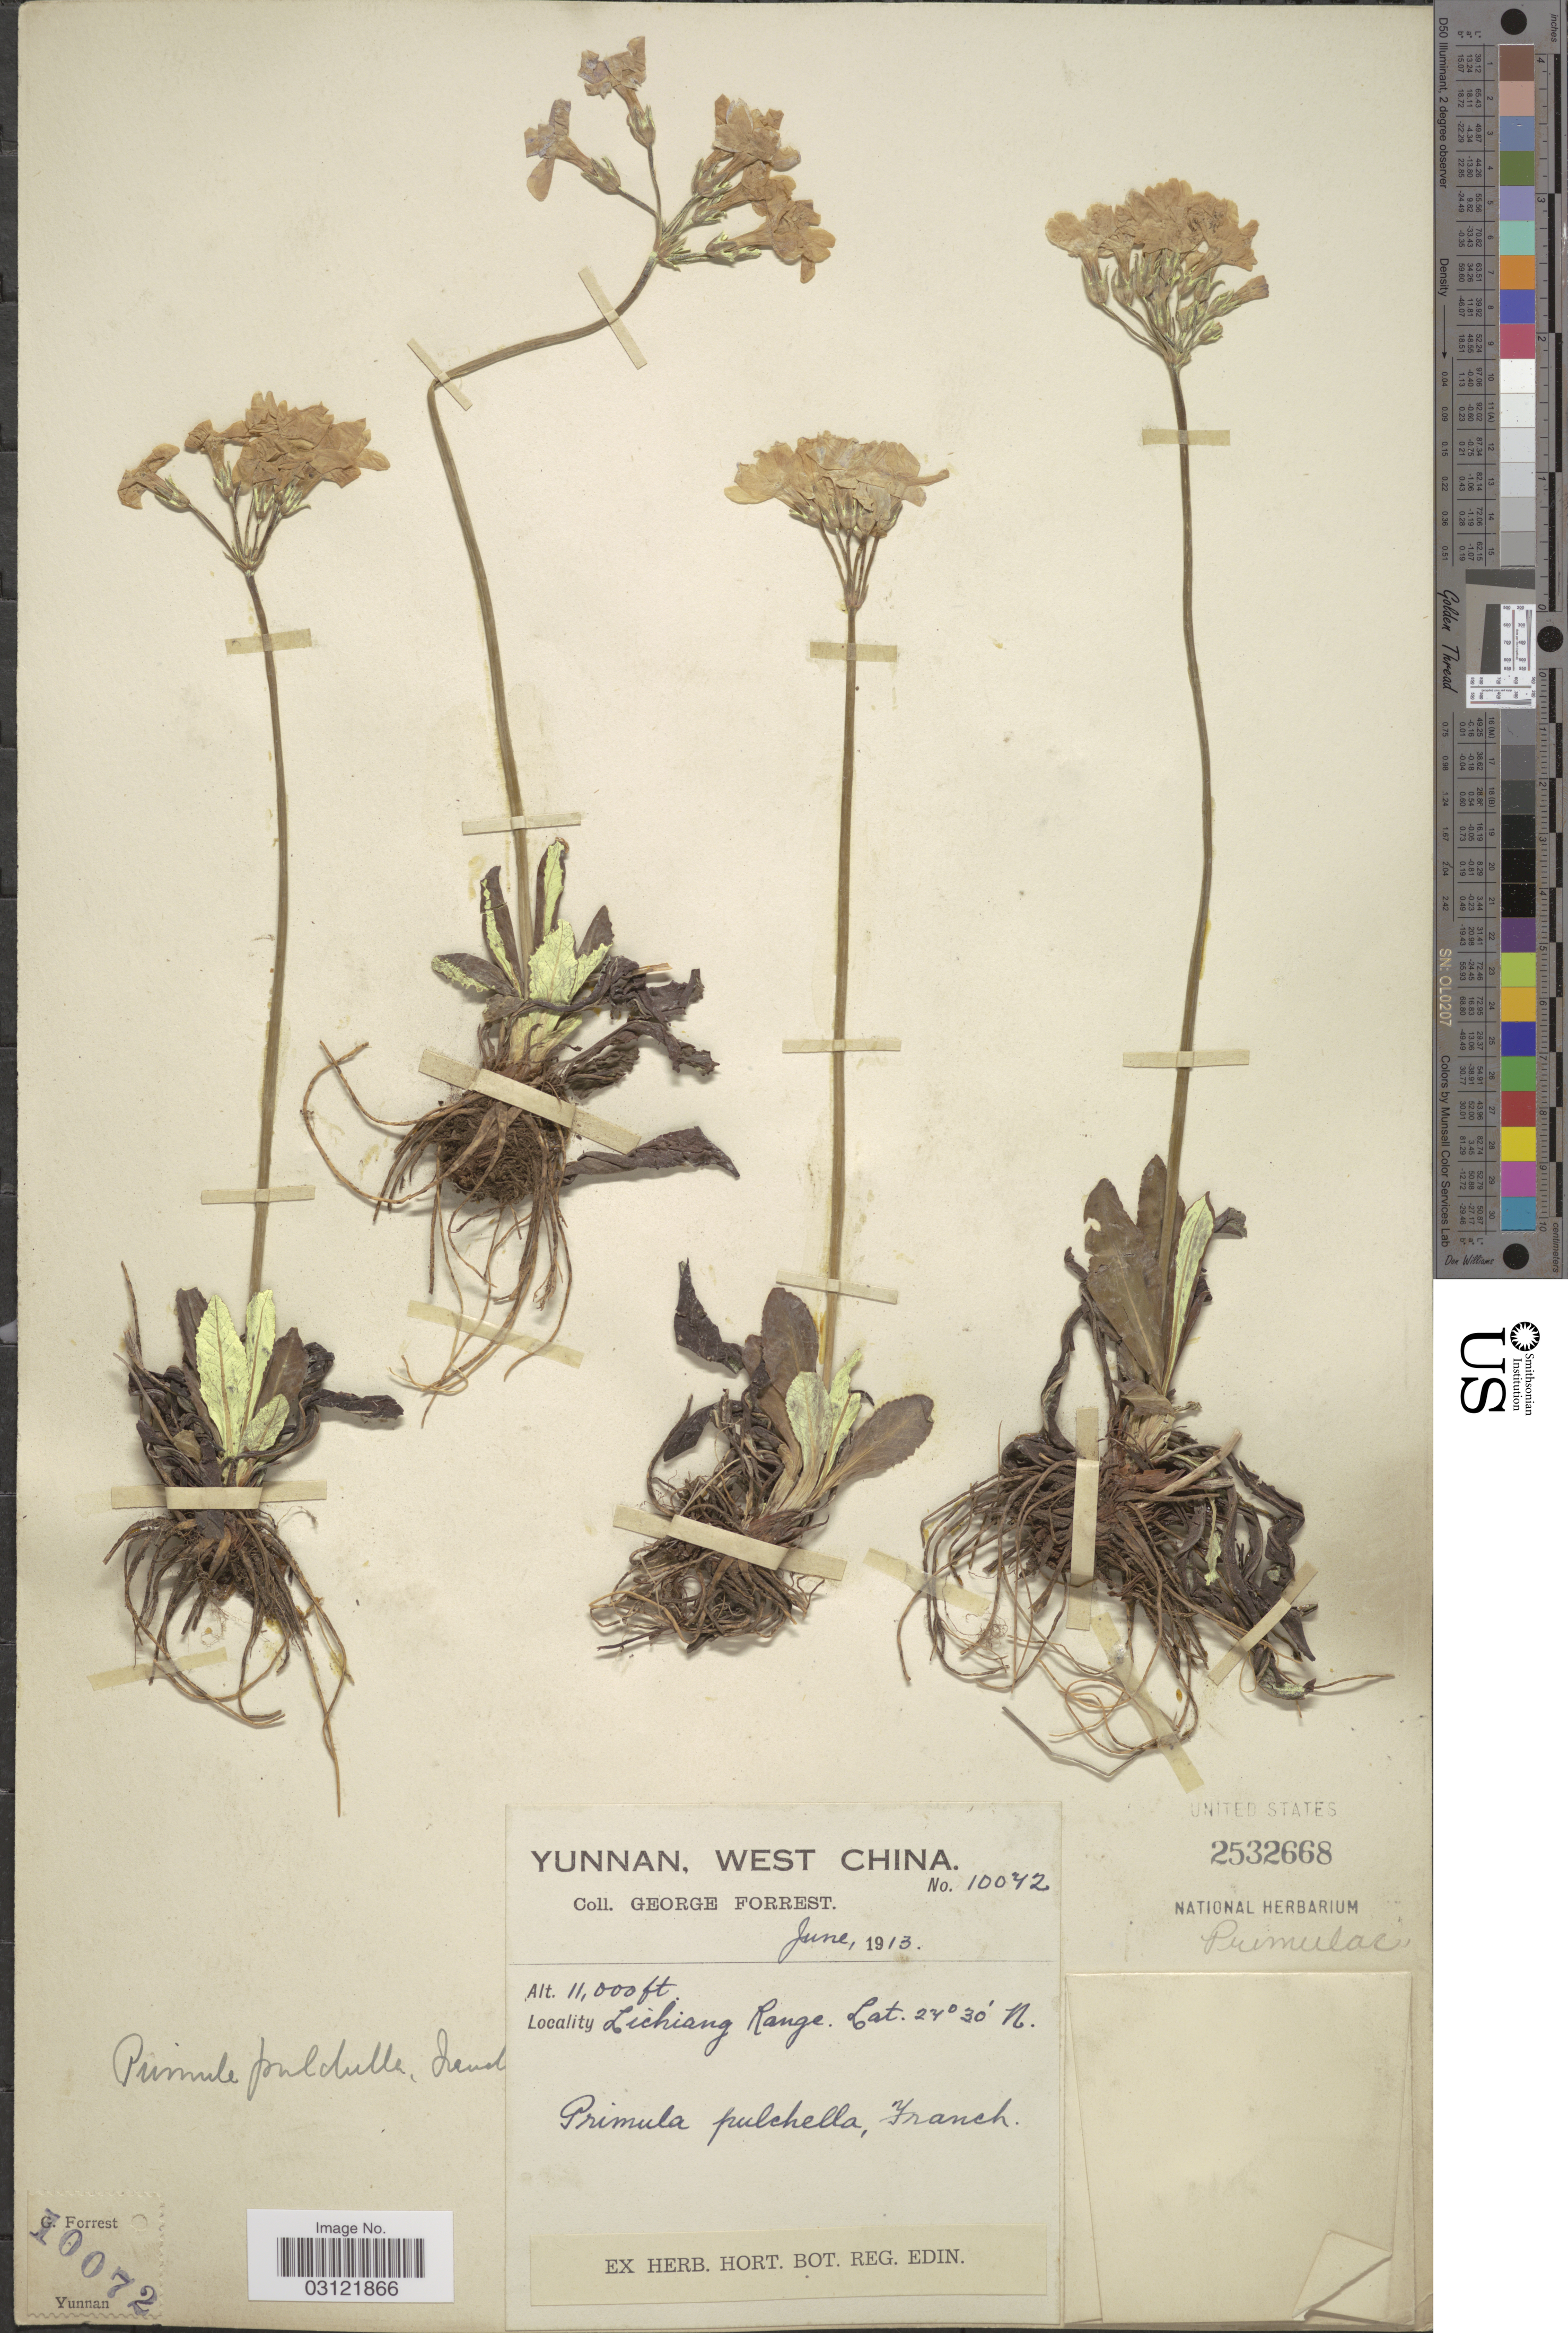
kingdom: Plantae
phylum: Tracheophyta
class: Magnoliopsida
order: Ericales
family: Primulaceae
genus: Primula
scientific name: Primula pulchella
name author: Franch.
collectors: G. Forrest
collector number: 10042*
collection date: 1913-06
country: China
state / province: Yunnan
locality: West China. Lichiang Range.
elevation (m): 3353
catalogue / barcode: US 2532668